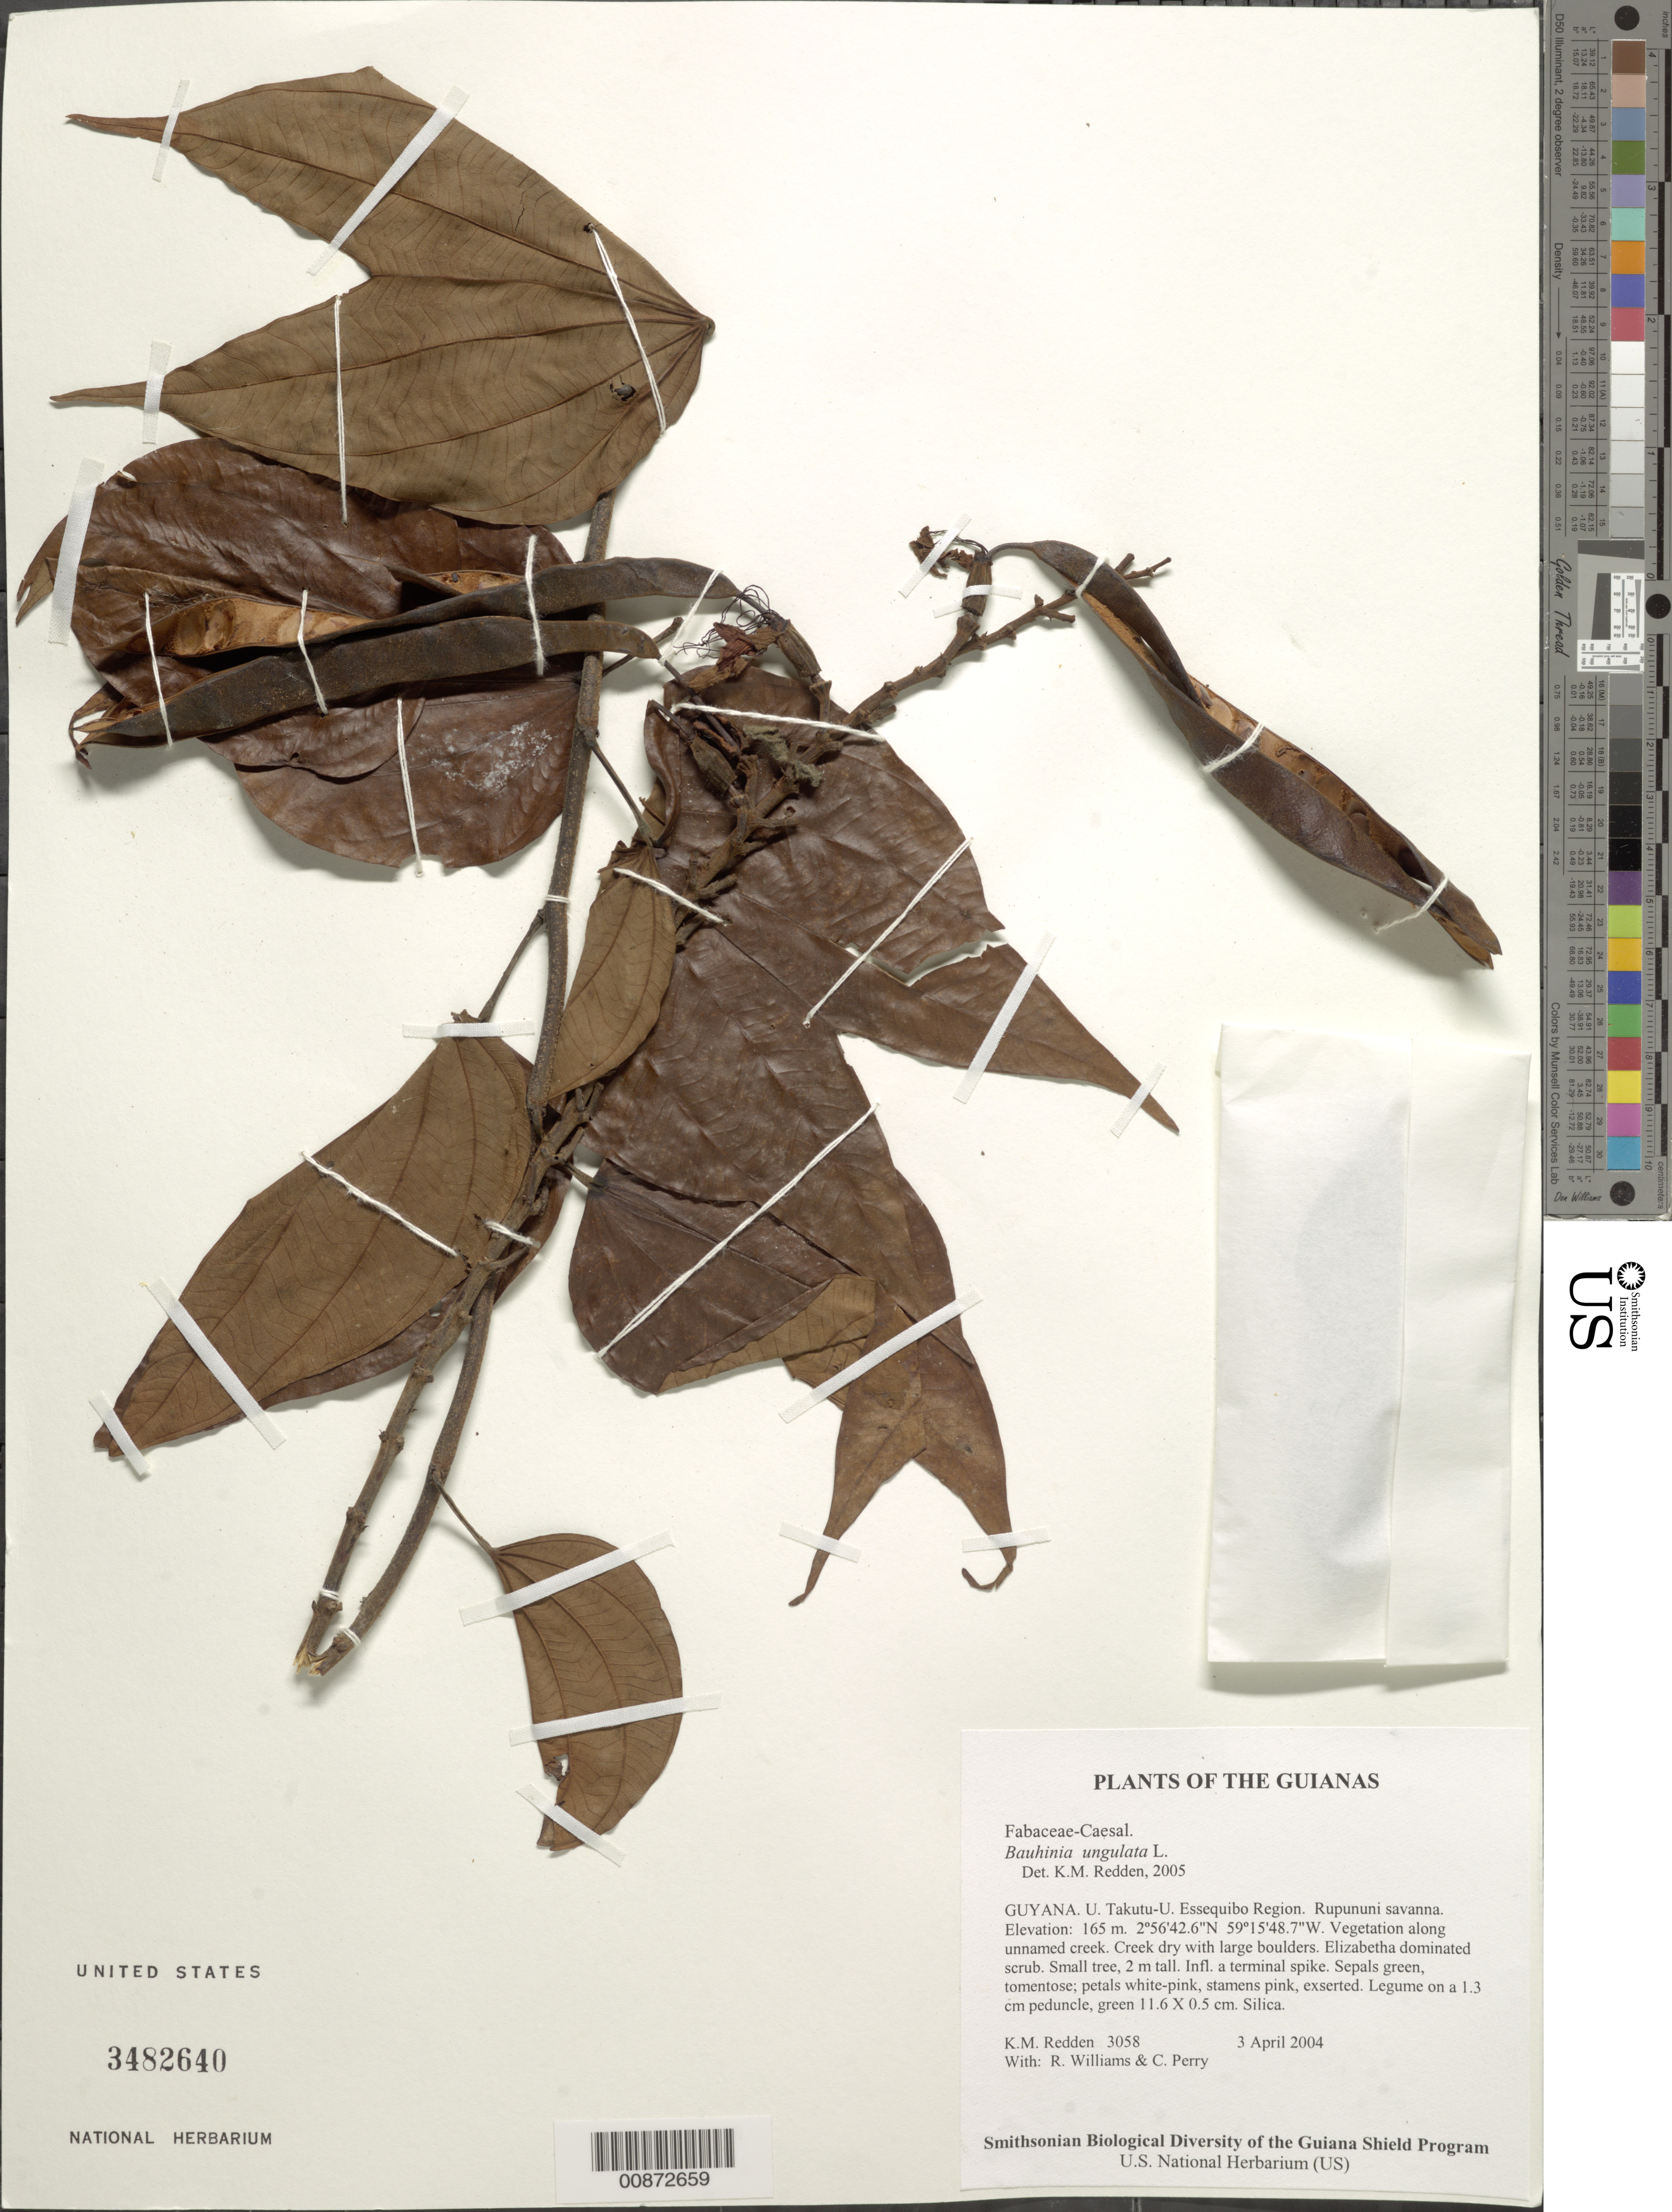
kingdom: Plantae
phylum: Tracheophyta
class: Magnoliopsida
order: Fabales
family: Fabaceae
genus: Bauhinia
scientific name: Bauhinia ungulata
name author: L.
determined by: Redden, K. M.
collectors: K. M. Redden, R. Williams & C. Perry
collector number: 3058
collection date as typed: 3 April 2004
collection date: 2004-04-03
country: Guyana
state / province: U. Takutu-U. Essequibo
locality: Rupununi savanna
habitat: Vegetation along unnamed creek. Creek dry with large boulders. Elizabetha dominated scrub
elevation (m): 165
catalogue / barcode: US 3482640